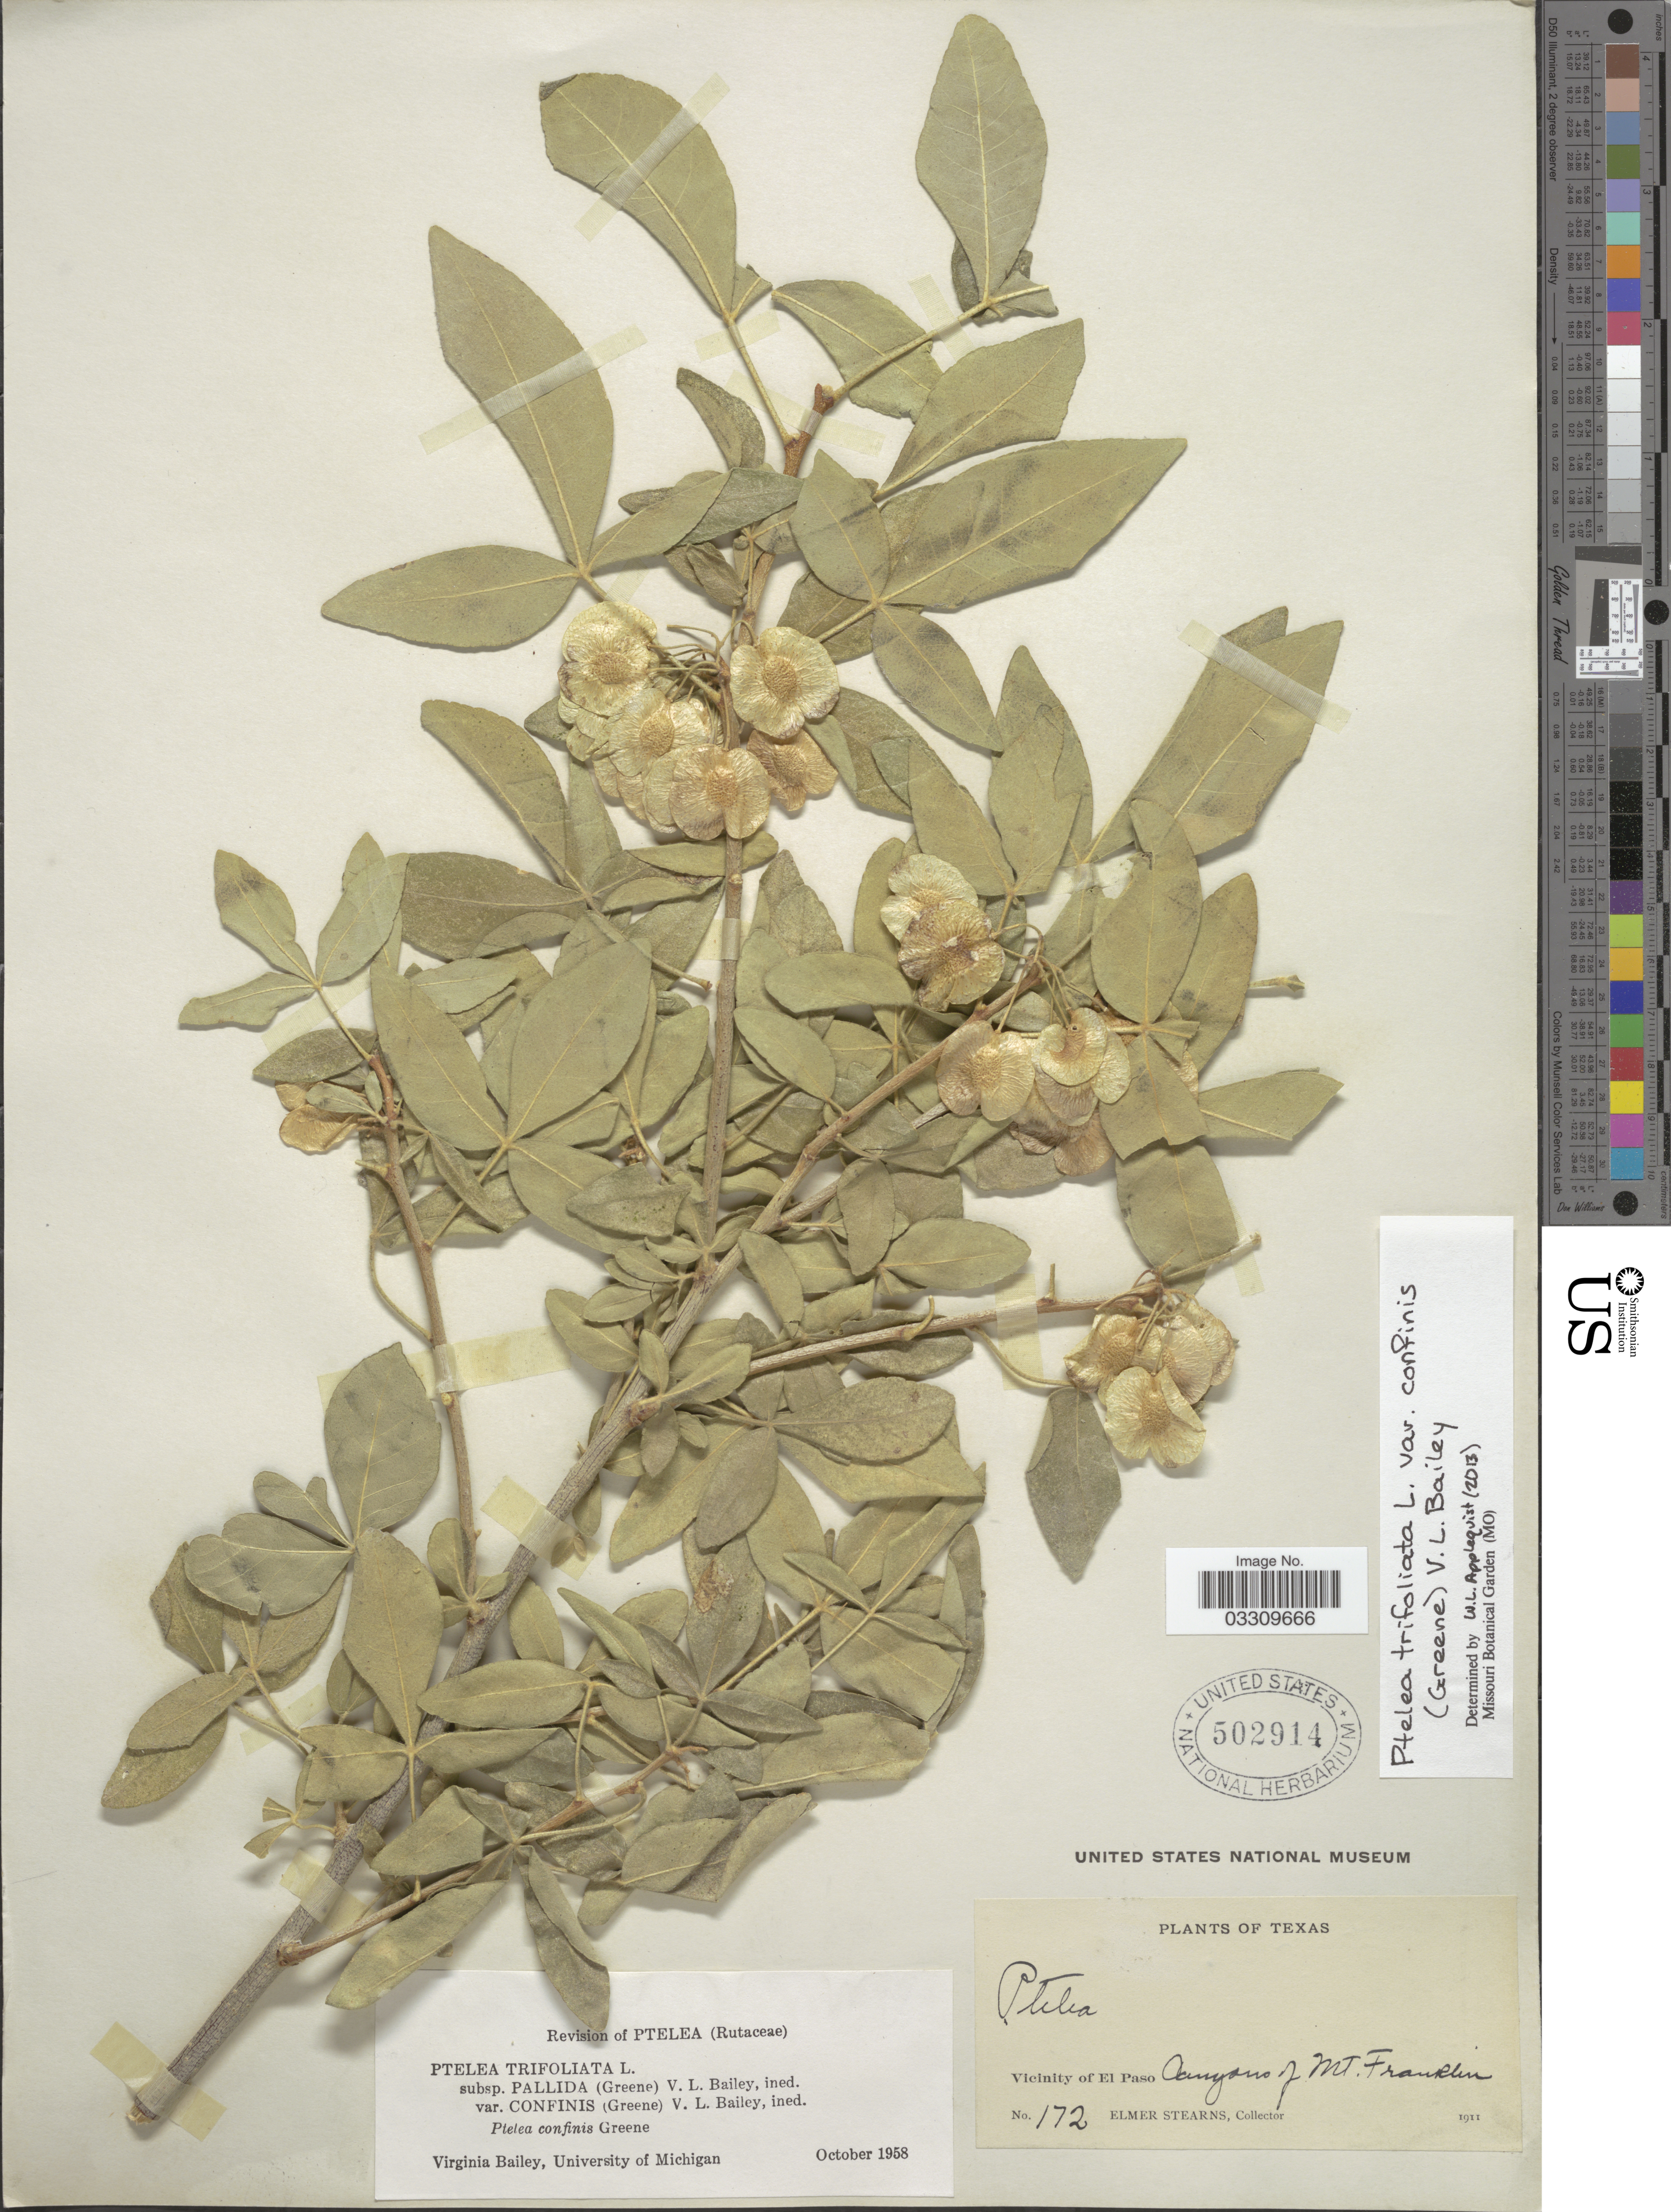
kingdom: Plantae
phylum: Tracheophyta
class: Magnoliopsida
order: Sapindales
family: Rutaceae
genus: Ptelea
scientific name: Ptelea trifoliata var. confinis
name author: (S.W. Greene) V. L. Bailey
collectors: E. Stearns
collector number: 172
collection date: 1911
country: United States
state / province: Texas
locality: Vicinity of El Paso, Canyons of Mt. Franklin.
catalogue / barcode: US 502914